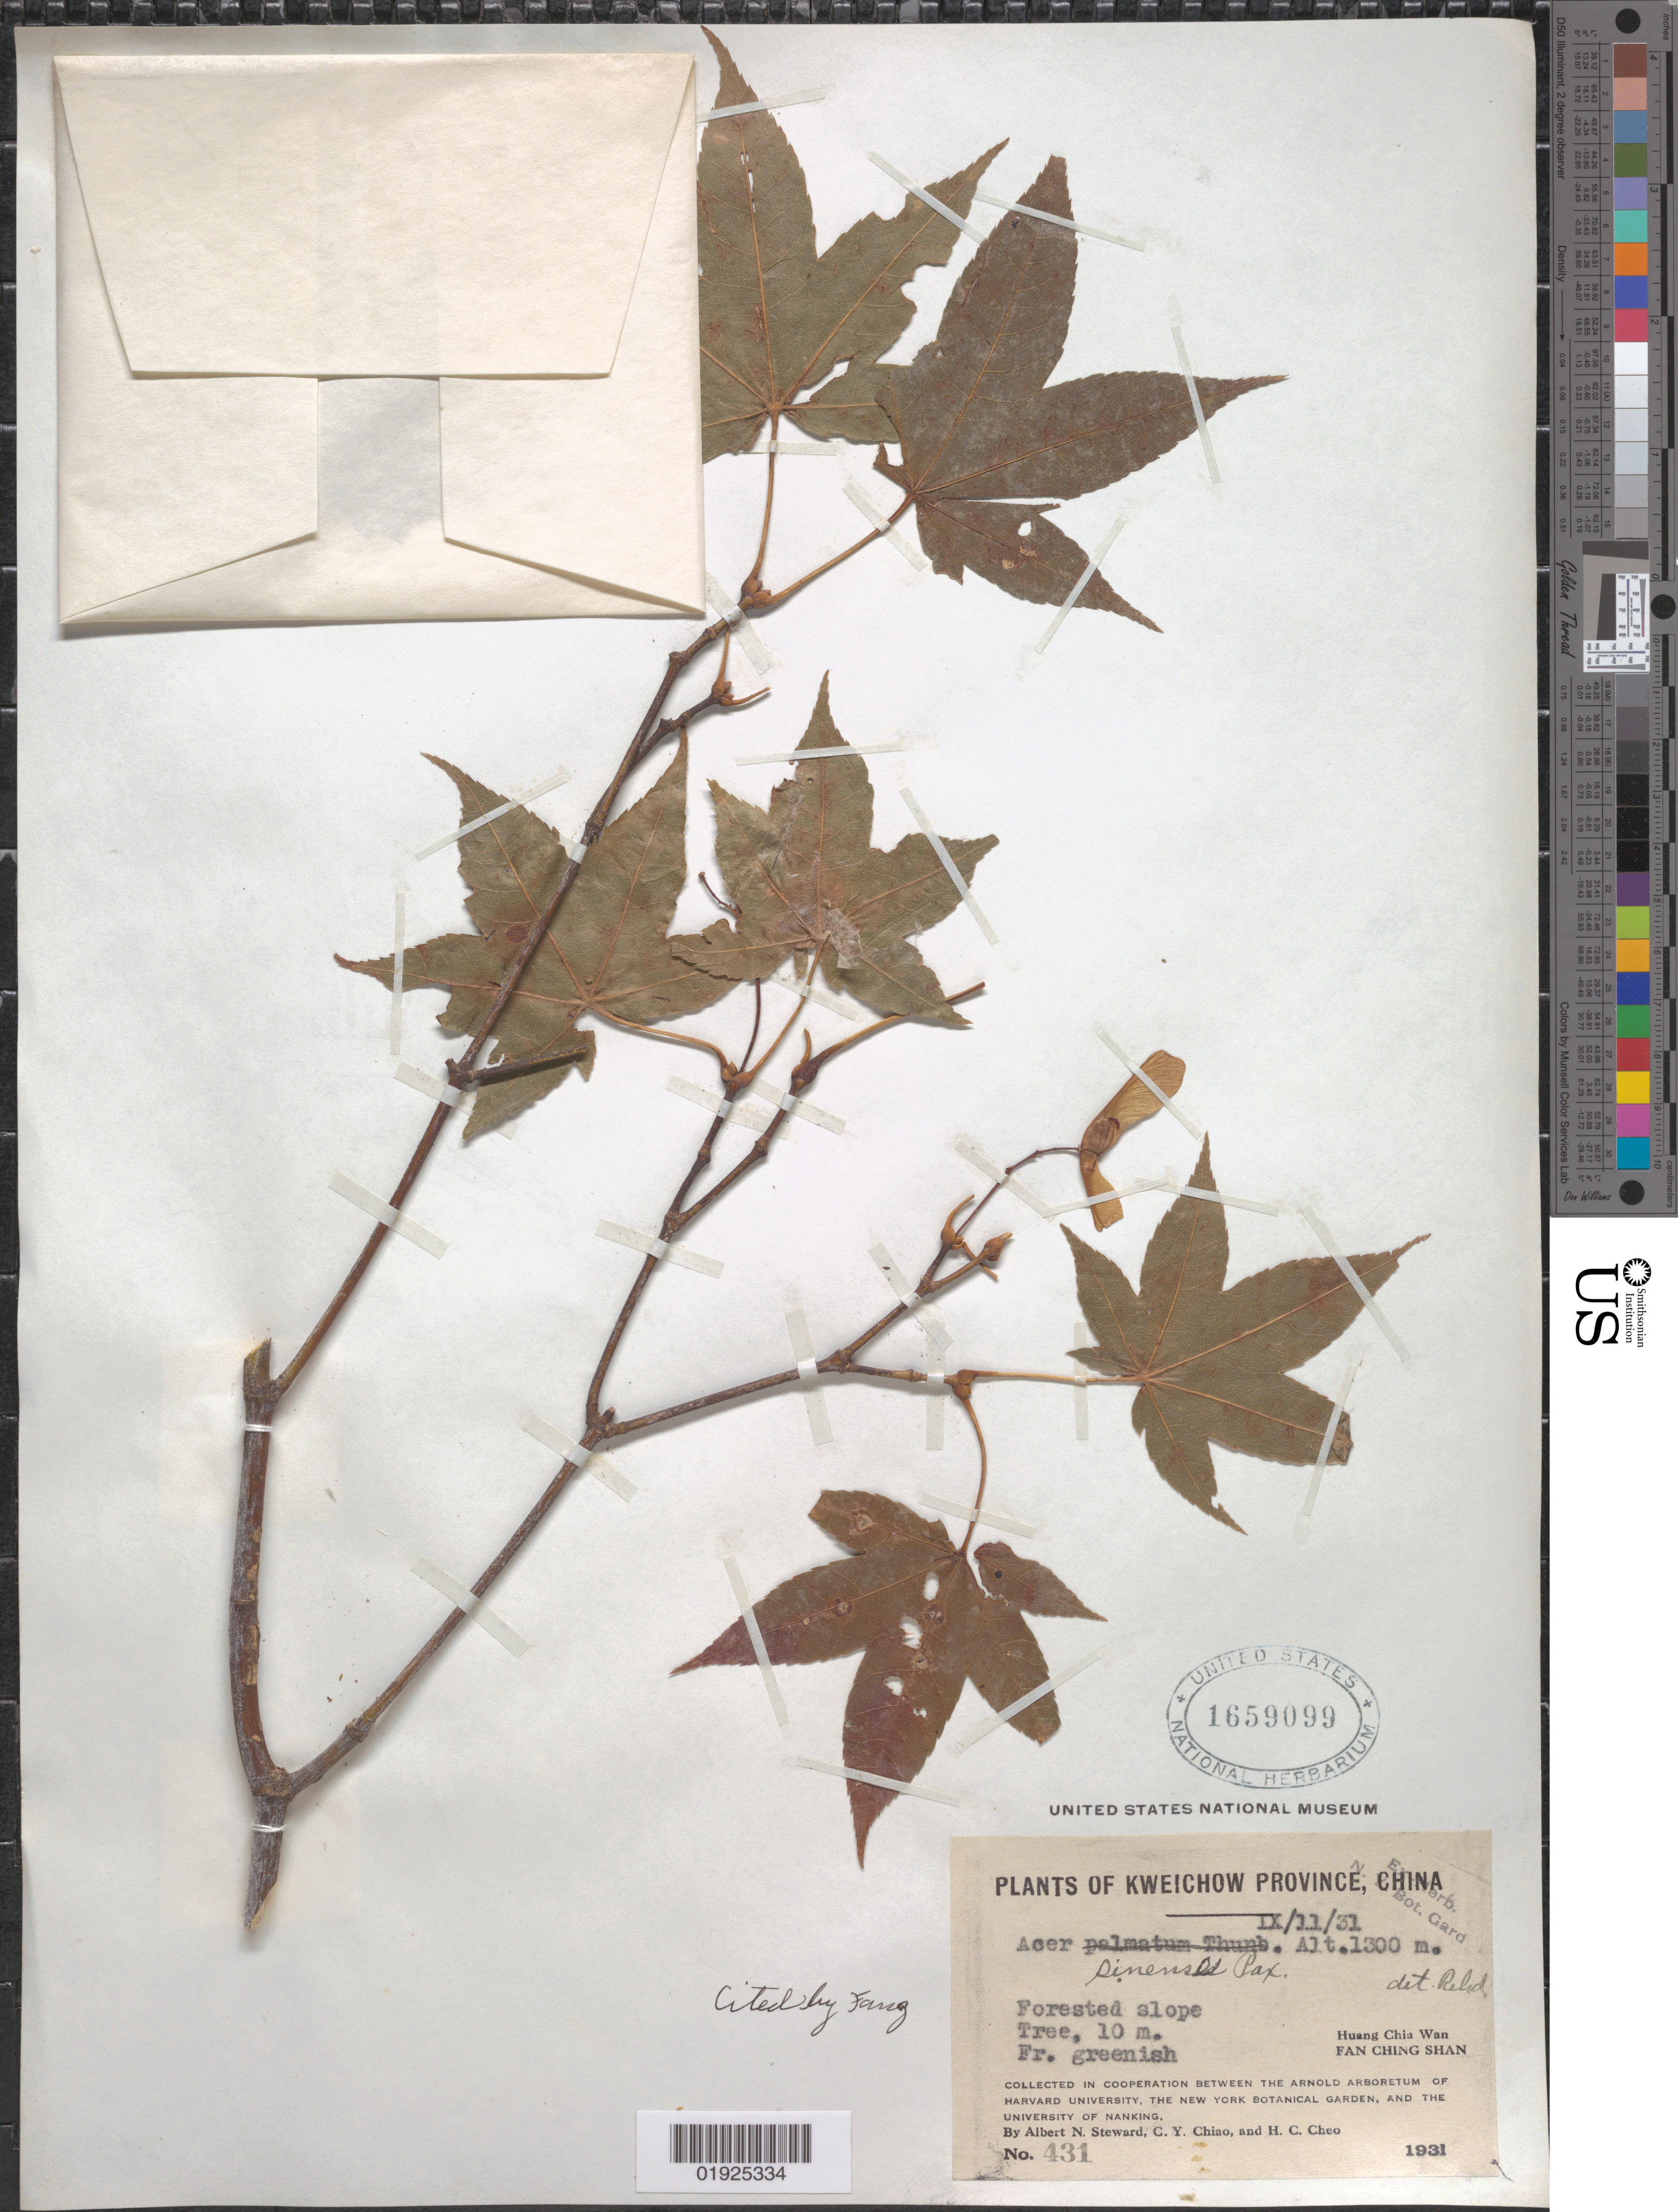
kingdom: Plantae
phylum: Tracheophyta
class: Magnoliopsida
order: Sapindales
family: Sapindaceae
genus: Acer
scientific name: Acer sinense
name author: Pax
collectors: A. Steward, C. Y. Chiao & H. Cheo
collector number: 431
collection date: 1931-09-11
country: China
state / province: Guizhou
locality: Kweichow [Guizhou] Province. Huang Chia Wan. Fan Ching Shan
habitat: Forested slope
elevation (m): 1300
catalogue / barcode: US 1659099